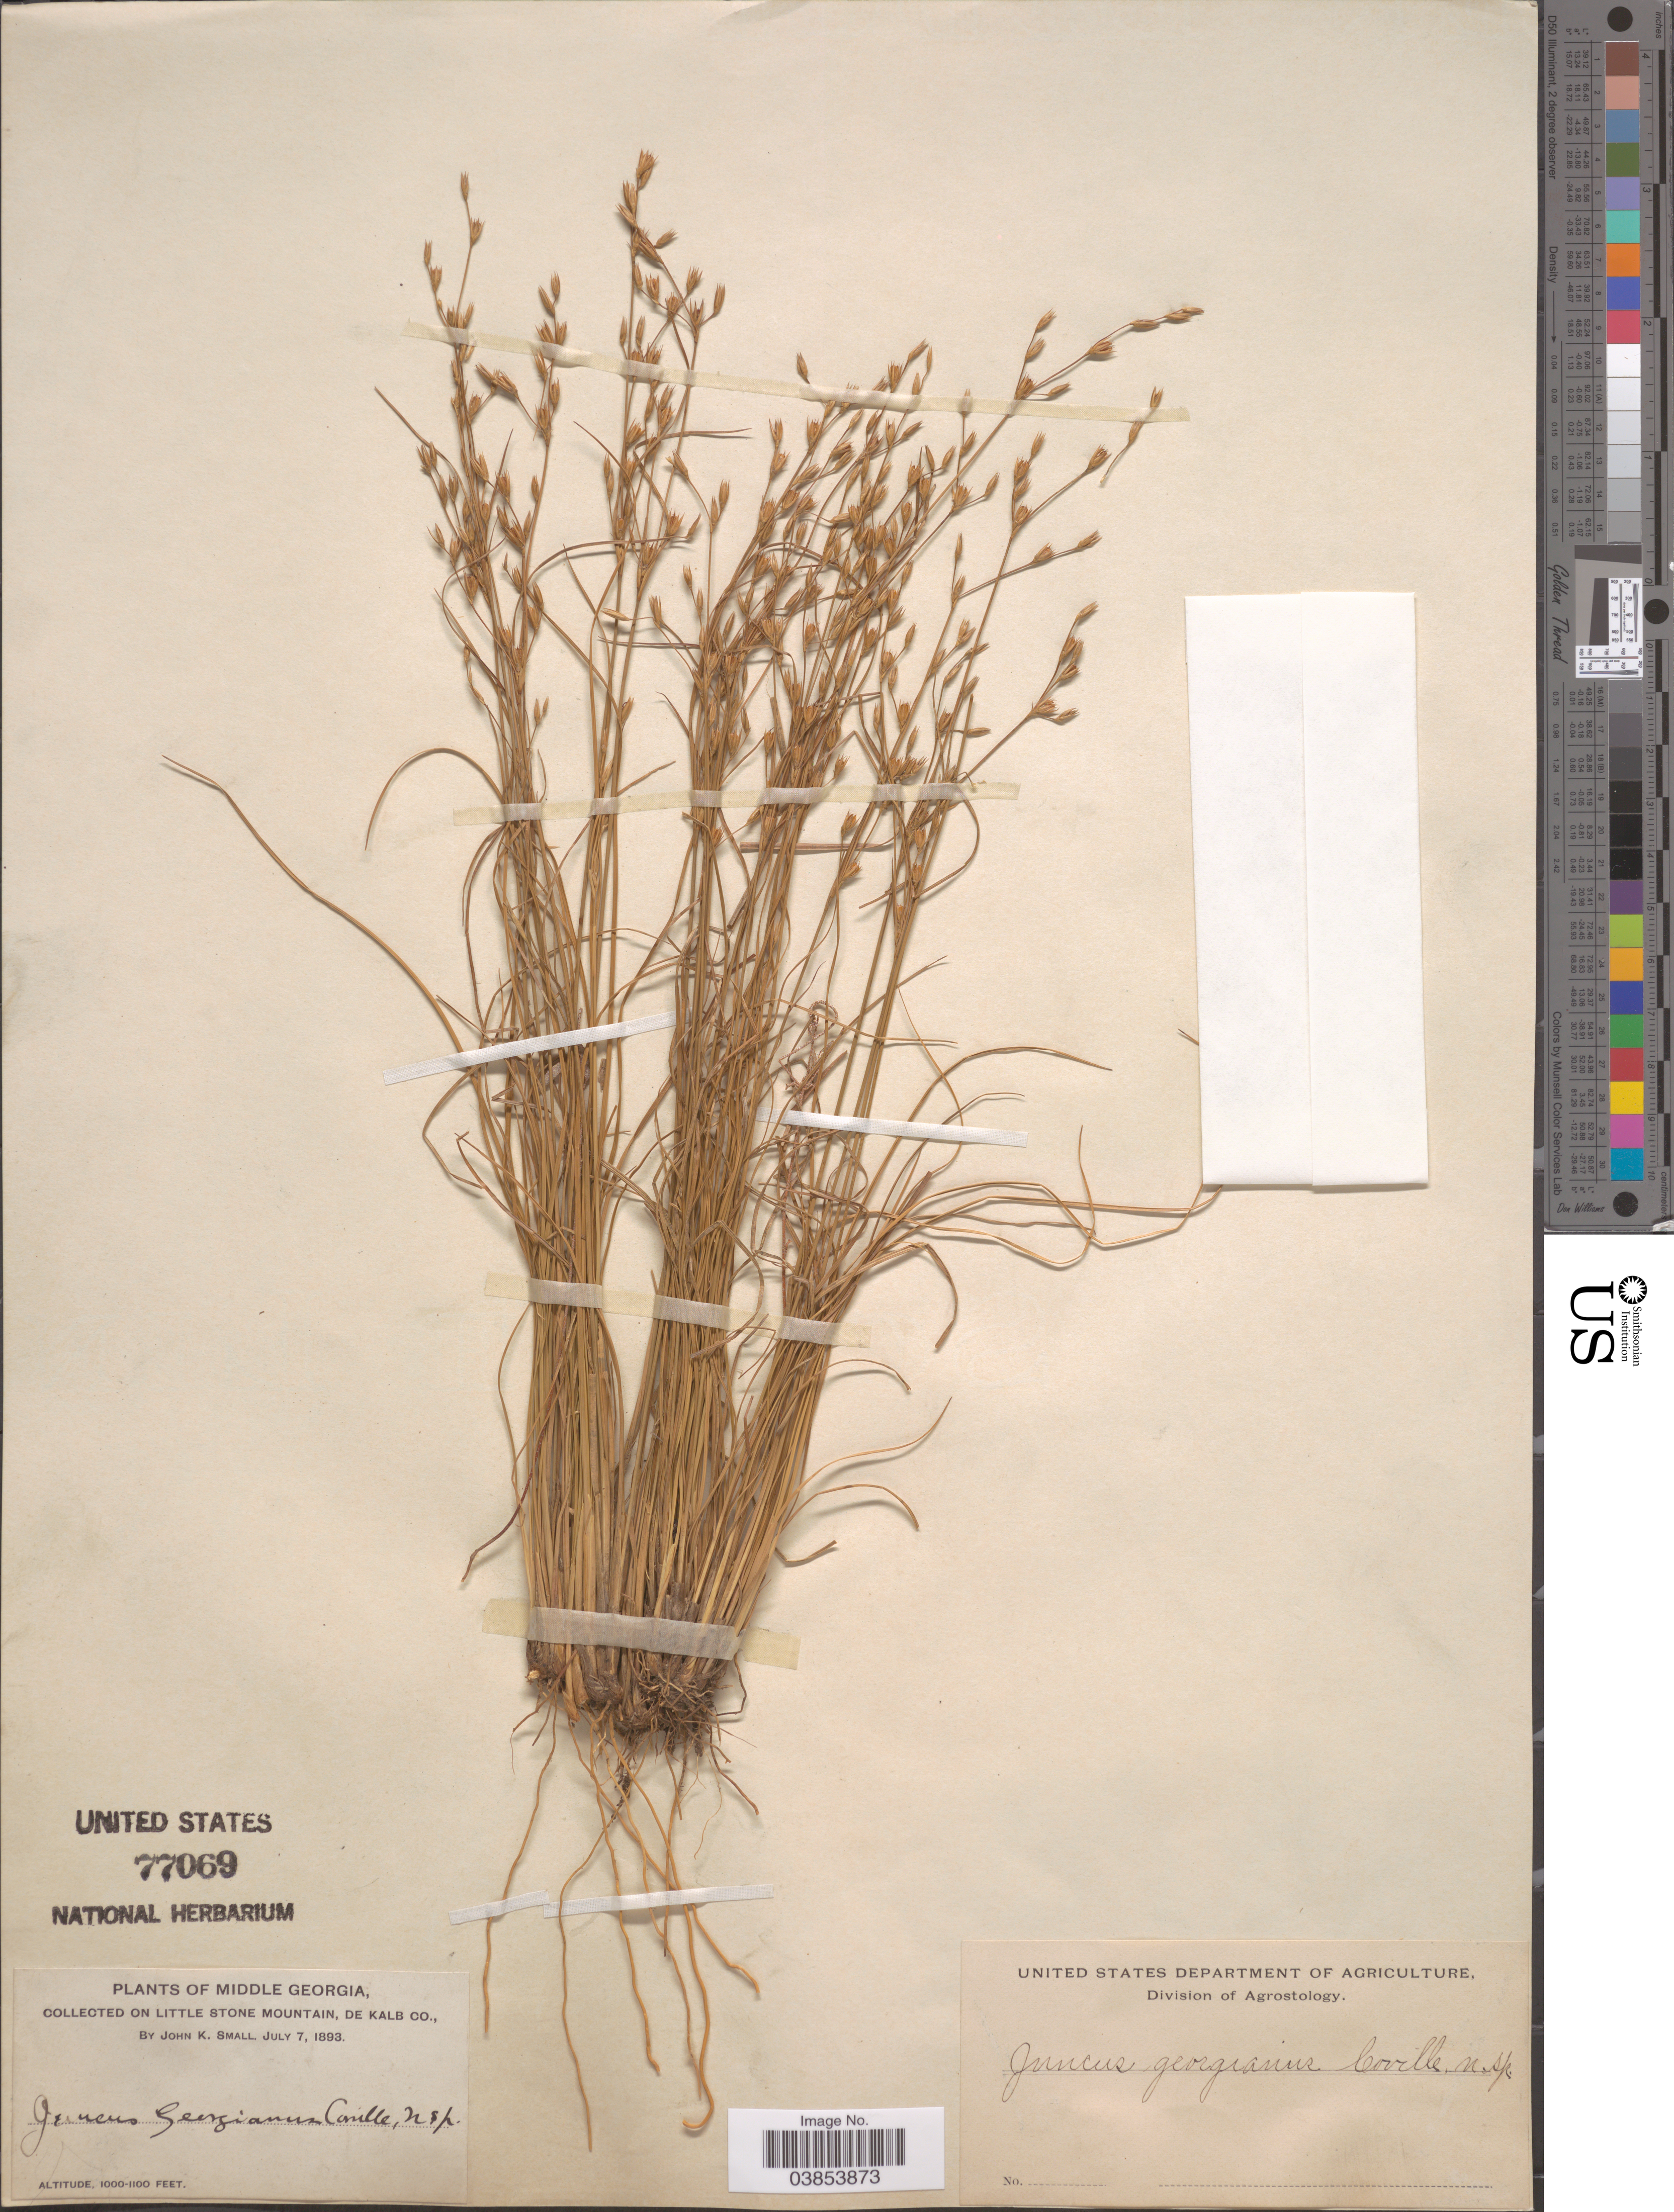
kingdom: Plantae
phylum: Tracheophyta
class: Liliopsida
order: Poales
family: Juncaceae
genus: Juncus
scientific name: Juncus georgianus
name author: Coville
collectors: J. K. Small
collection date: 1893-07-07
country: United States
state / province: Georgia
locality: Middle Georgia, on Little Stone Mountain, De Kalb Co.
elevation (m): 305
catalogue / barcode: US 77069